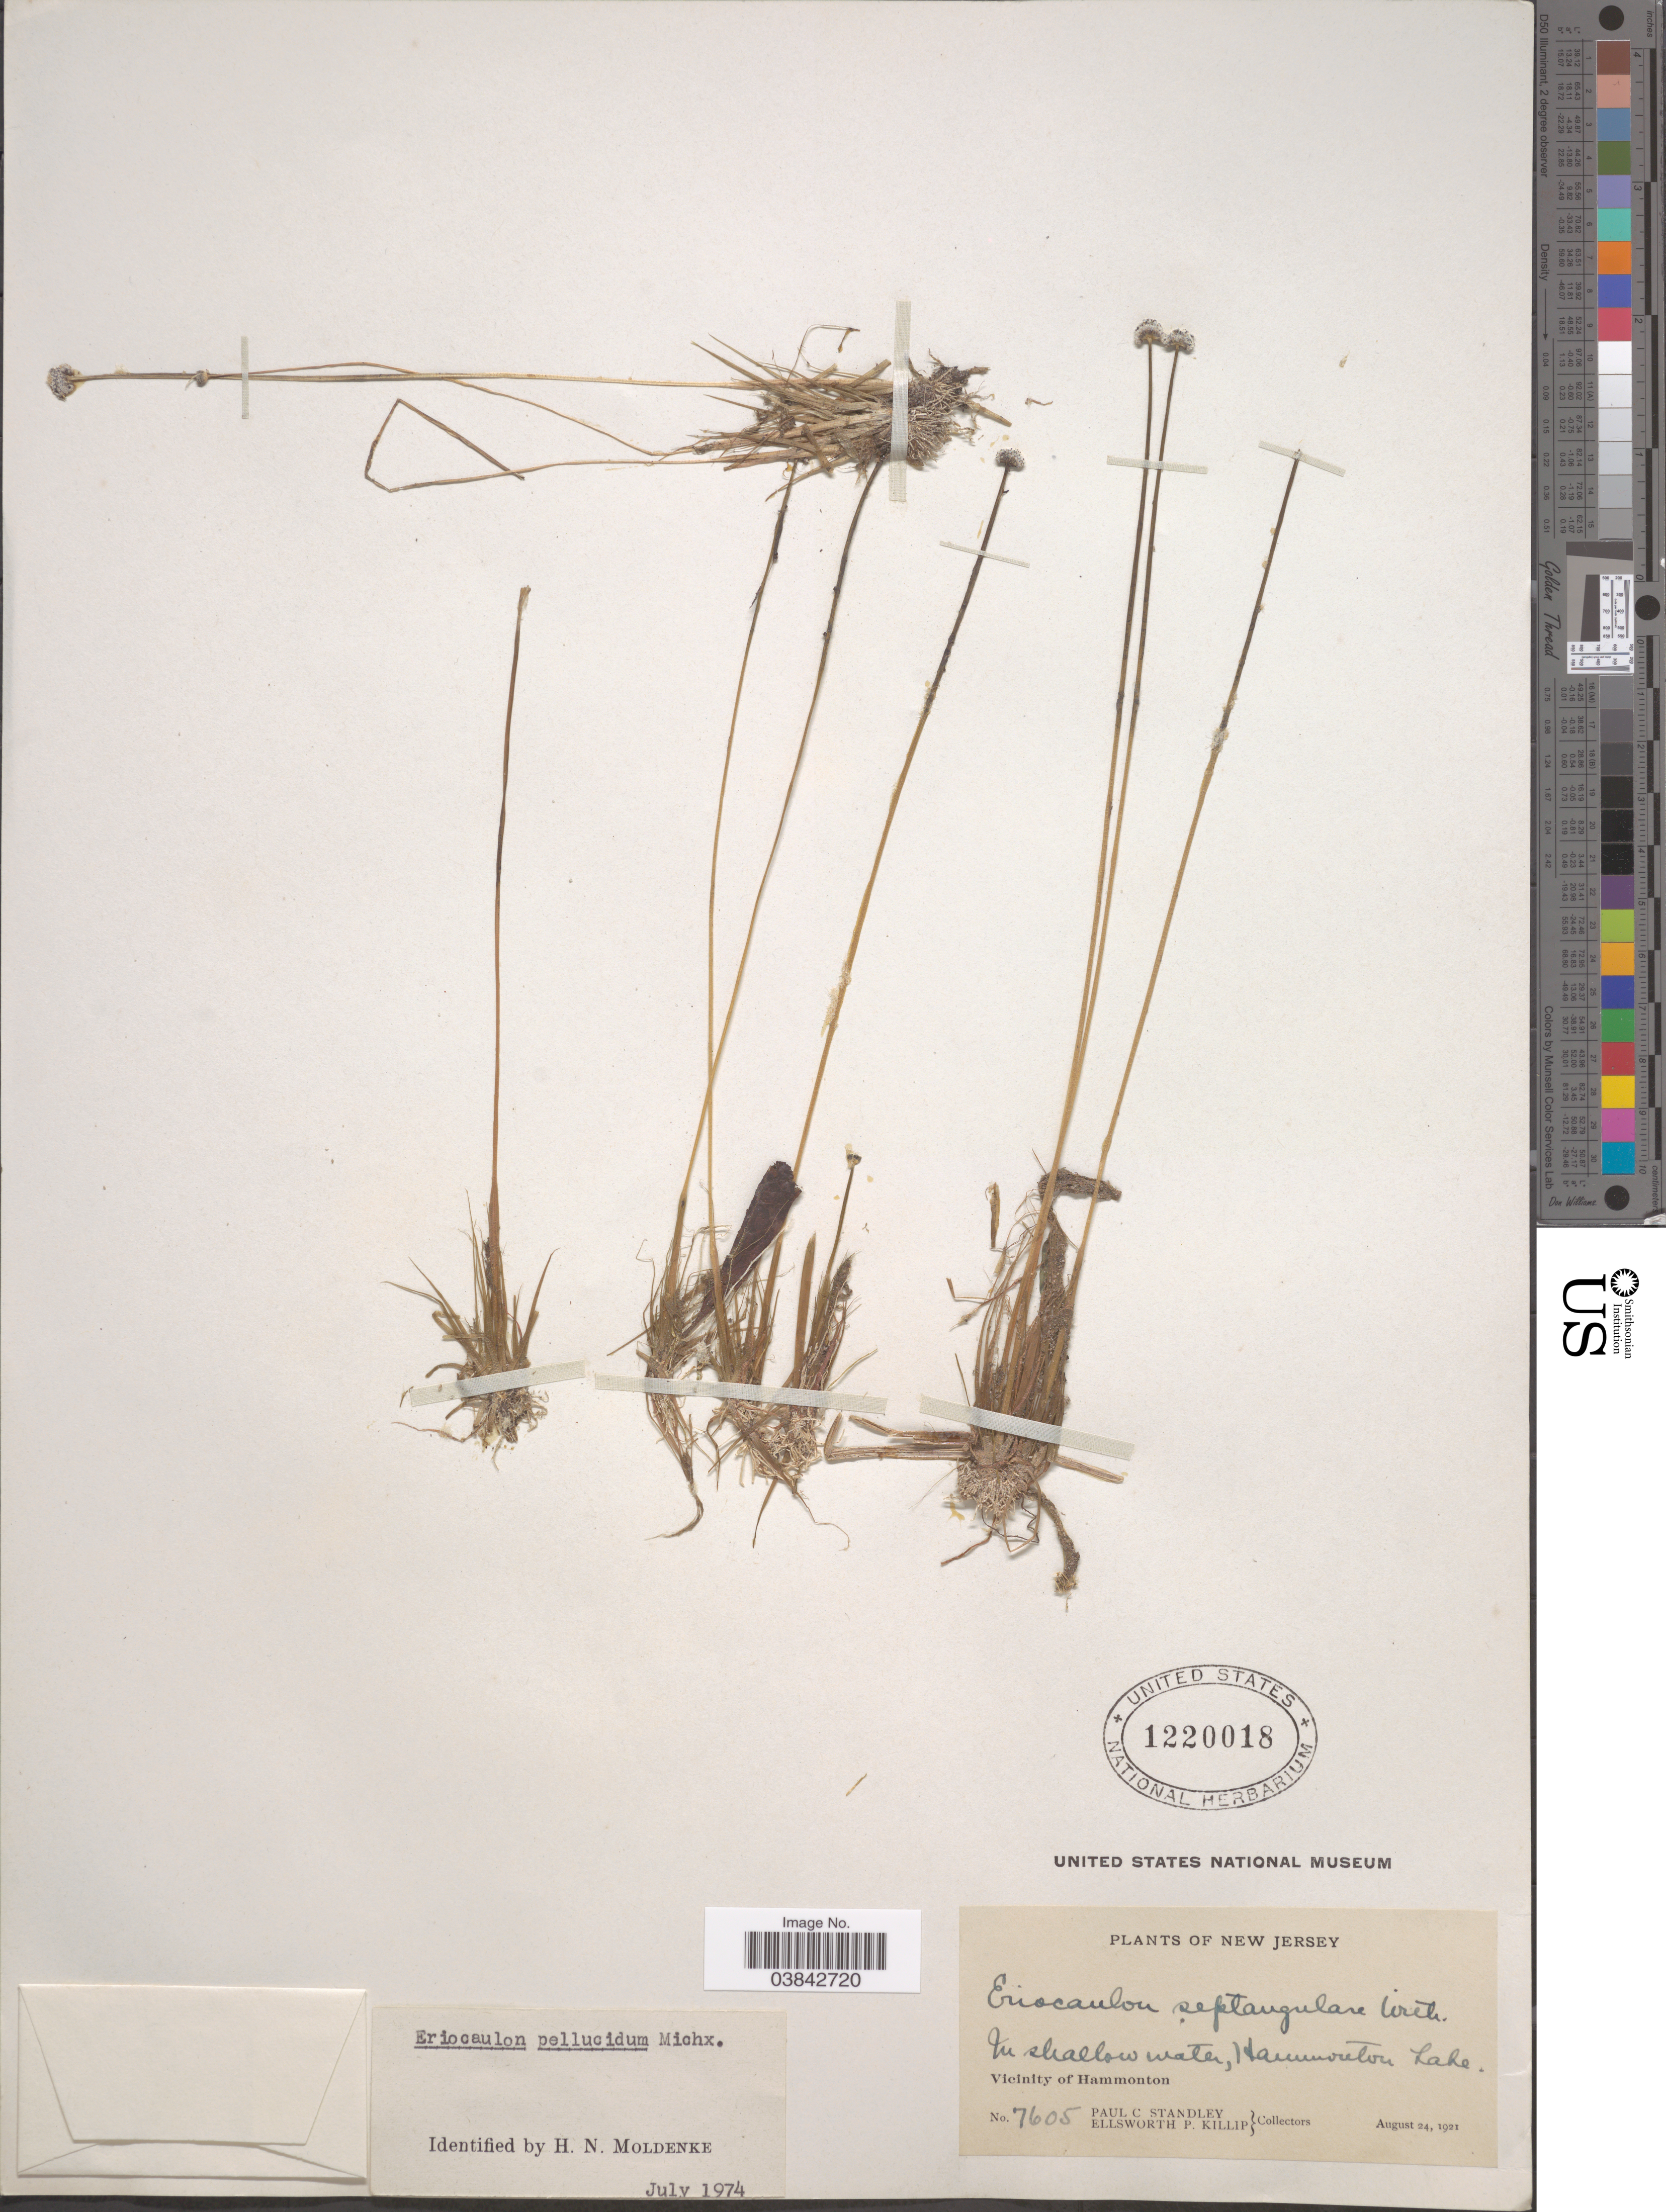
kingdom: Plantae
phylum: Tracheophyta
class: Liliopsida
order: Poales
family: Eriocaulaceae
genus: Eriocaulon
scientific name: Eriocaulon aquaticum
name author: (Hill) Druce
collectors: P. C. Standley & E. P. Killip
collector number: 7605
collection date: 1921-08-24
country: United States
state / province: New Jersey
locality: In shallow water, Hammonton Lake. Vicinity of Hammonton.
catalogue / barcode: US 1220018